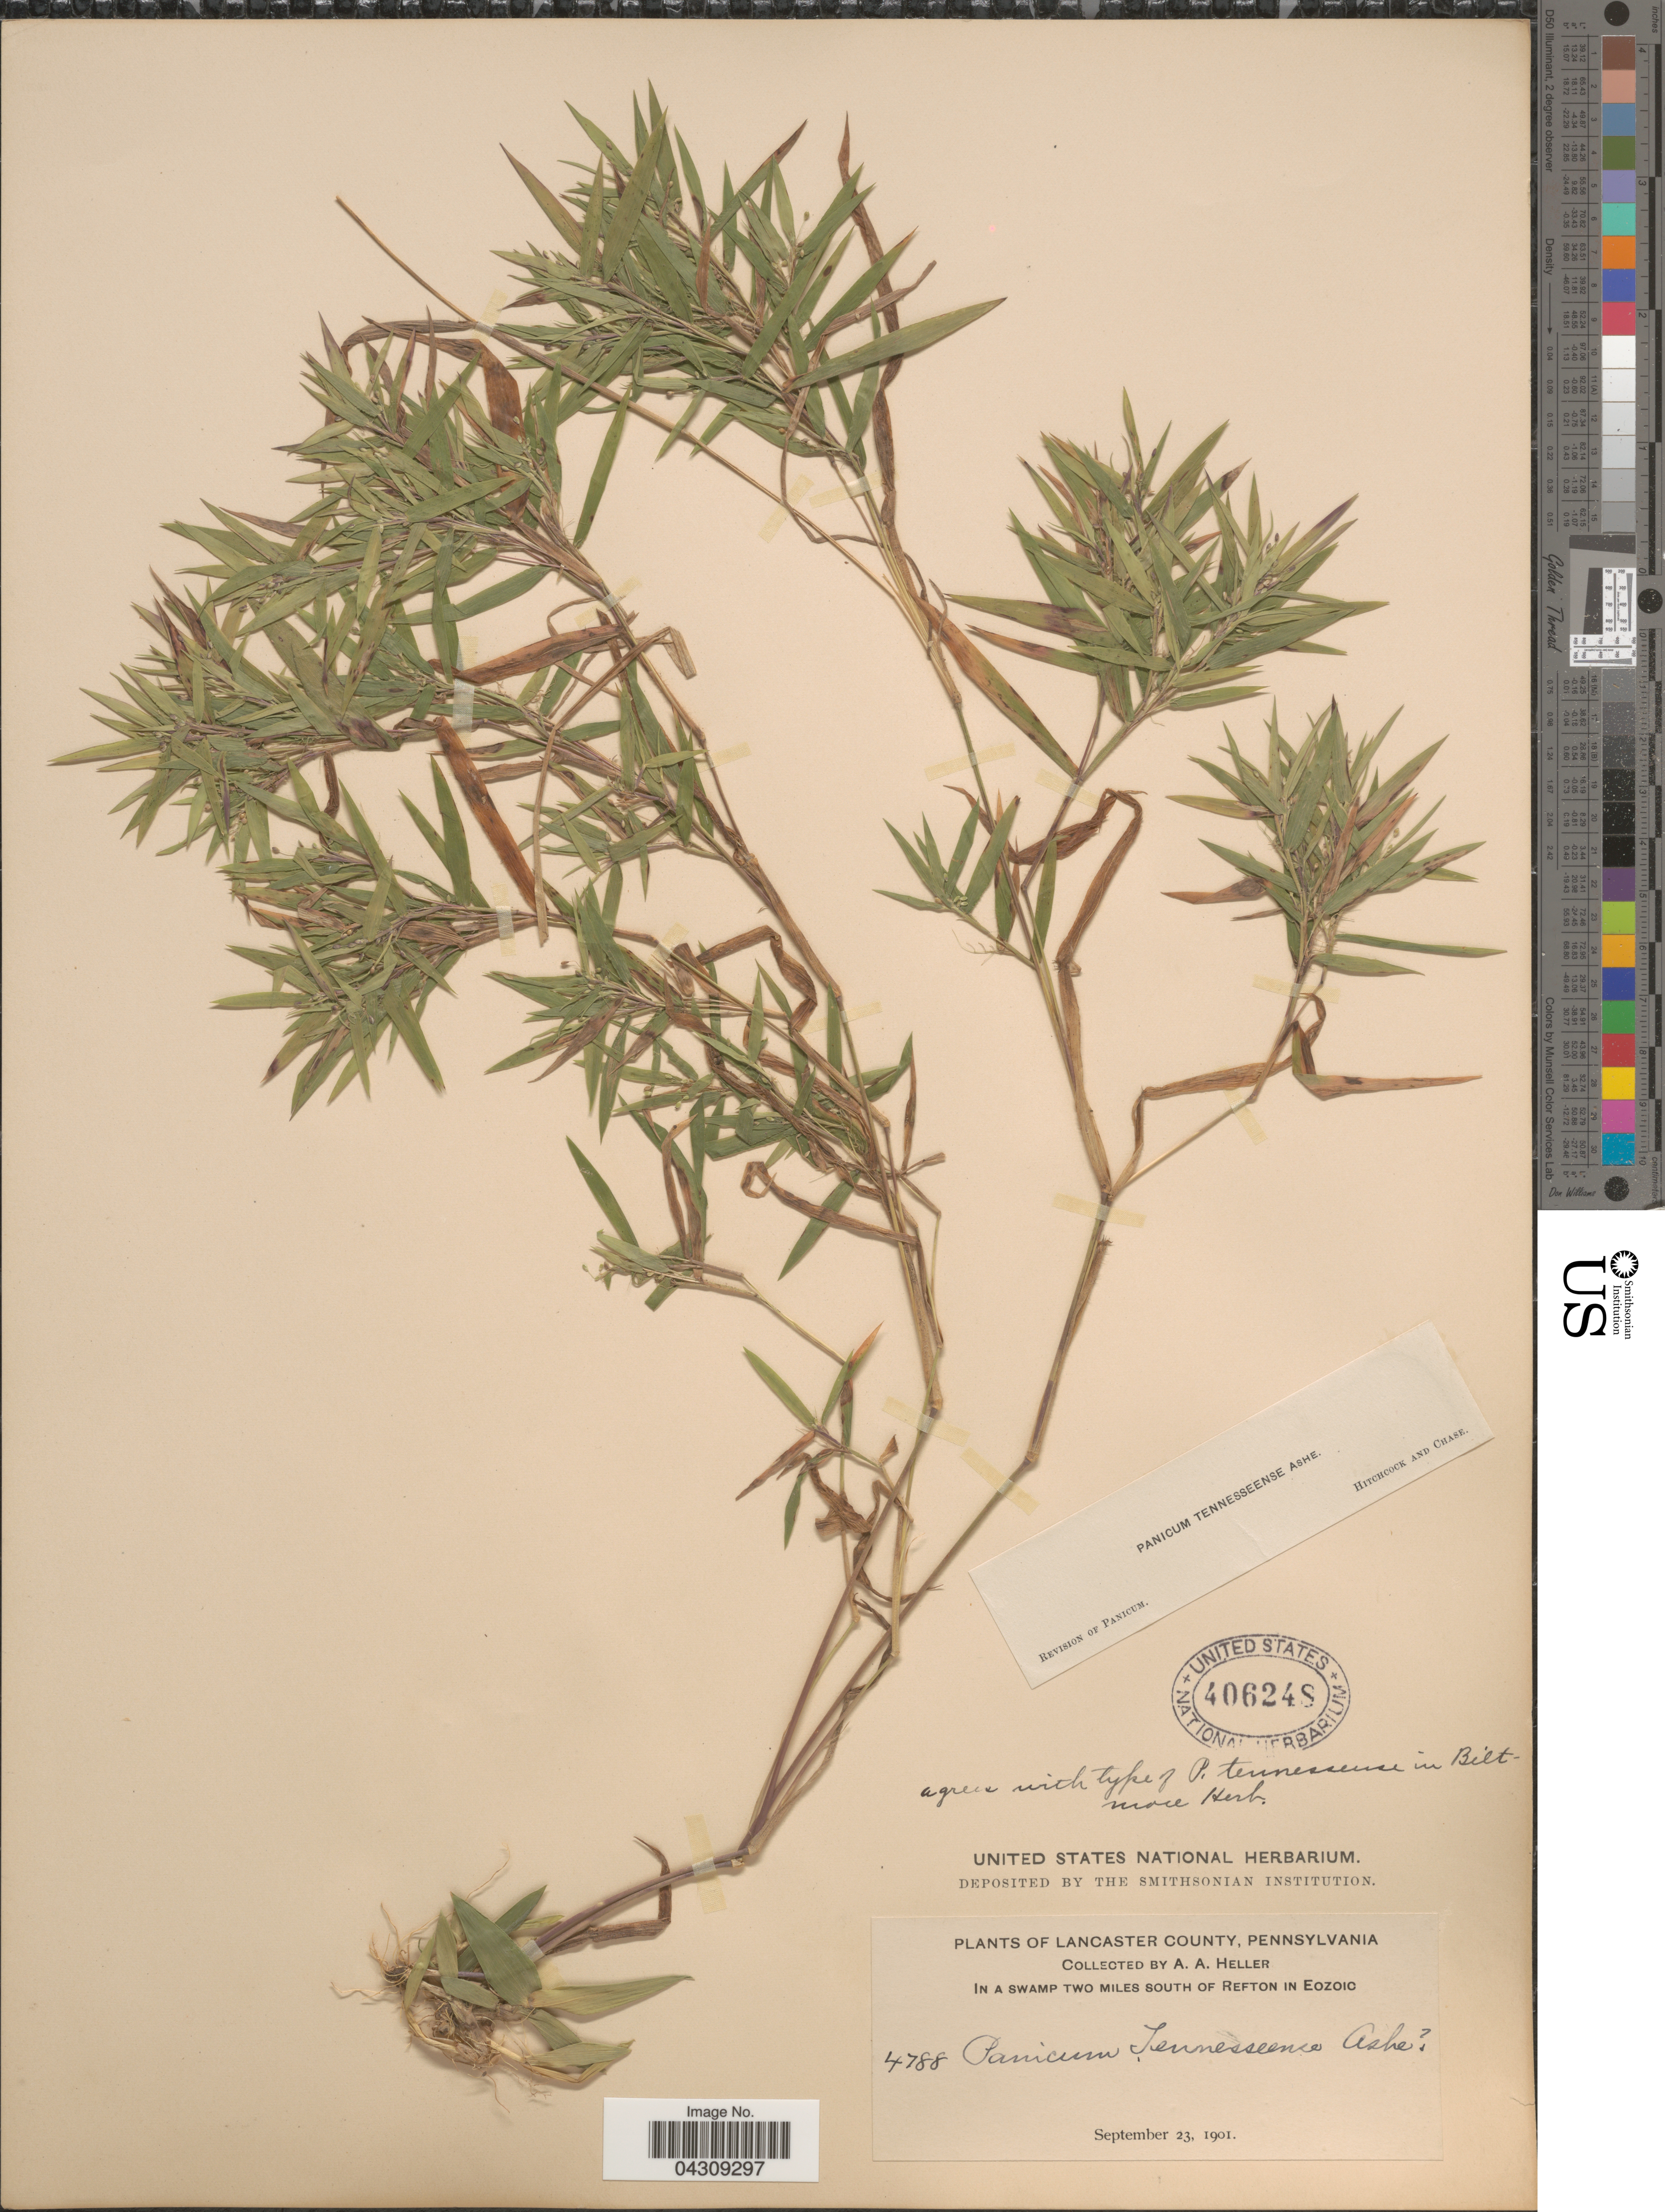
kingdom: Plantae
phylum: Tracheophyta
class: Liliopsida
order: Poales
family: Poaceae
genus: Dichanthelium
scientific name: Dichanthelium acuminatum var. acuminatum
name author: (Sw.) Gould & C.A. Clark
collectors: A. A. Heller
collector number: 4788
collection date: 1901-09-23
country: United States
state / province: Pennsylvania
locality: Lancaster County. In a swamp two miles south of Refton in Eozoic.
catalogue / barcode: US 406248